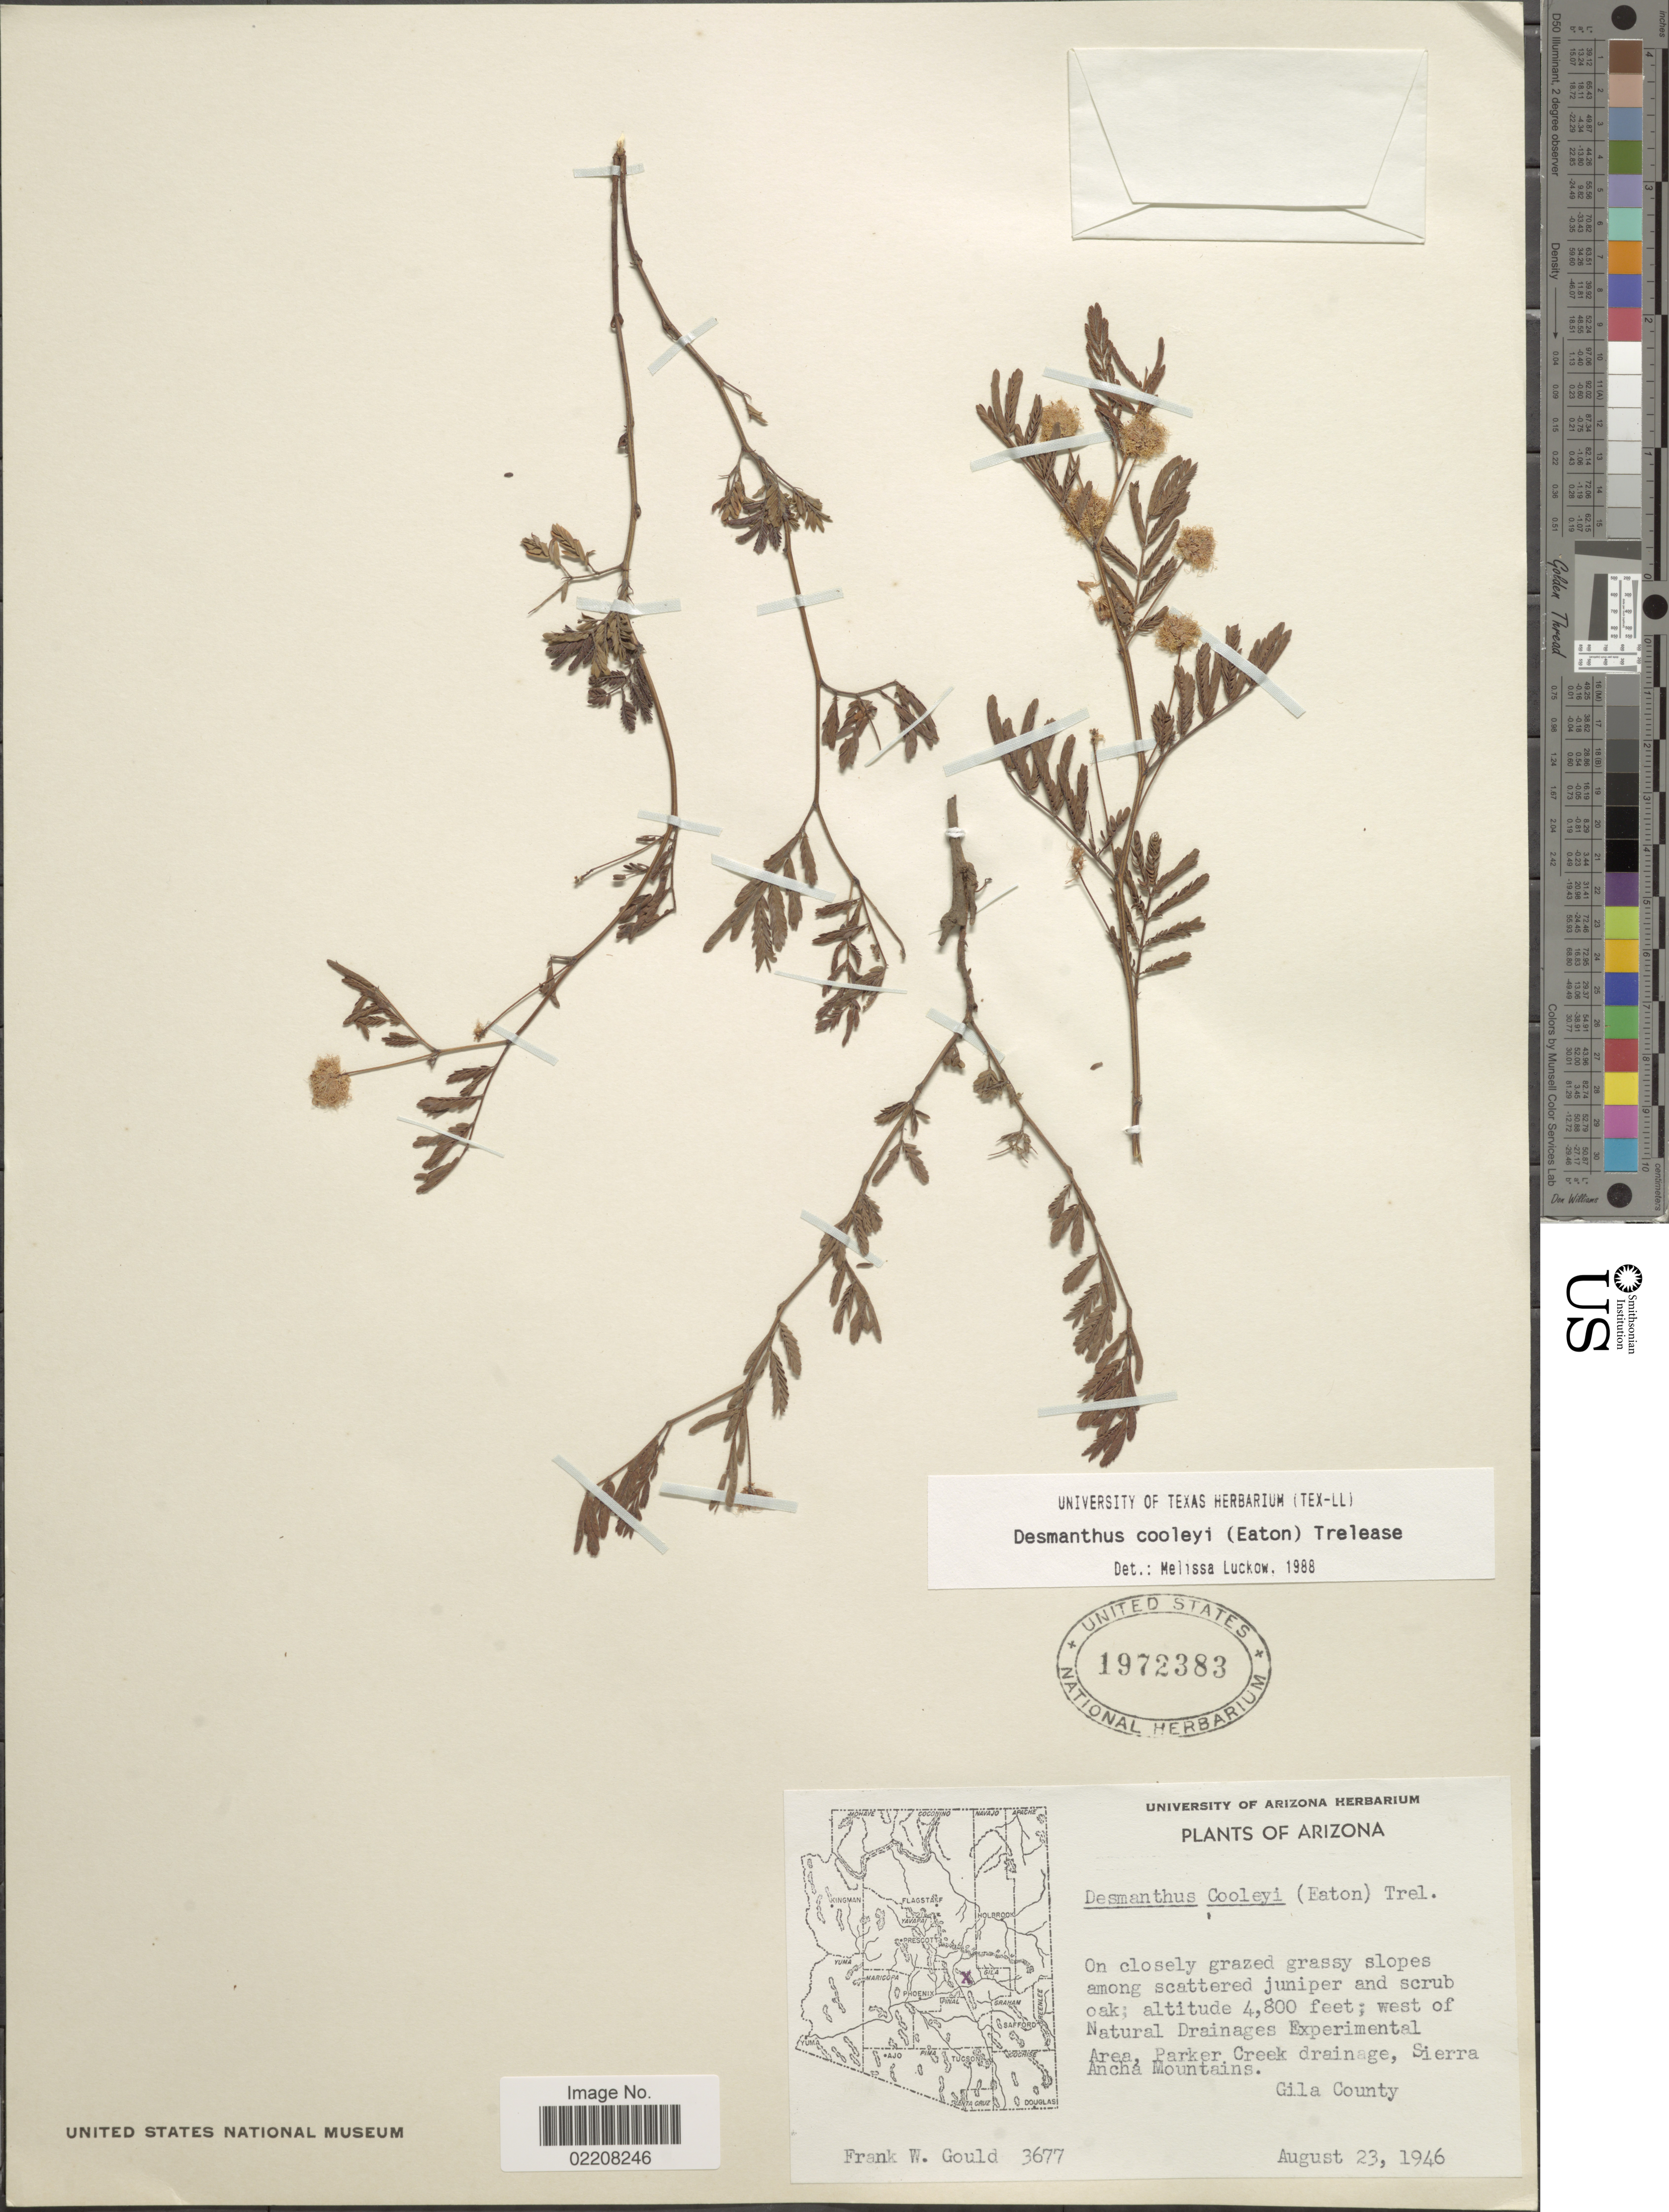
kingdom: Plantae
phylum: Tracheophyta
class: Magnoliopsida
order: Fabales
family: Fabaceae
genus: Desmanthus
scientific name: Desmanthus cooleyi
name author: (Eaton) Trel.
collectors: F. W. Gould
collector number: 3677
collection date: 1946-08-23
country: United States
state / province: Arizona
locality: West of Natural Drainages Experimental Area, Parker Creek drainage, Sierra Ancha Mountains. Gila County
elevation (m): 1463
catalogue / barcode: US 1972383